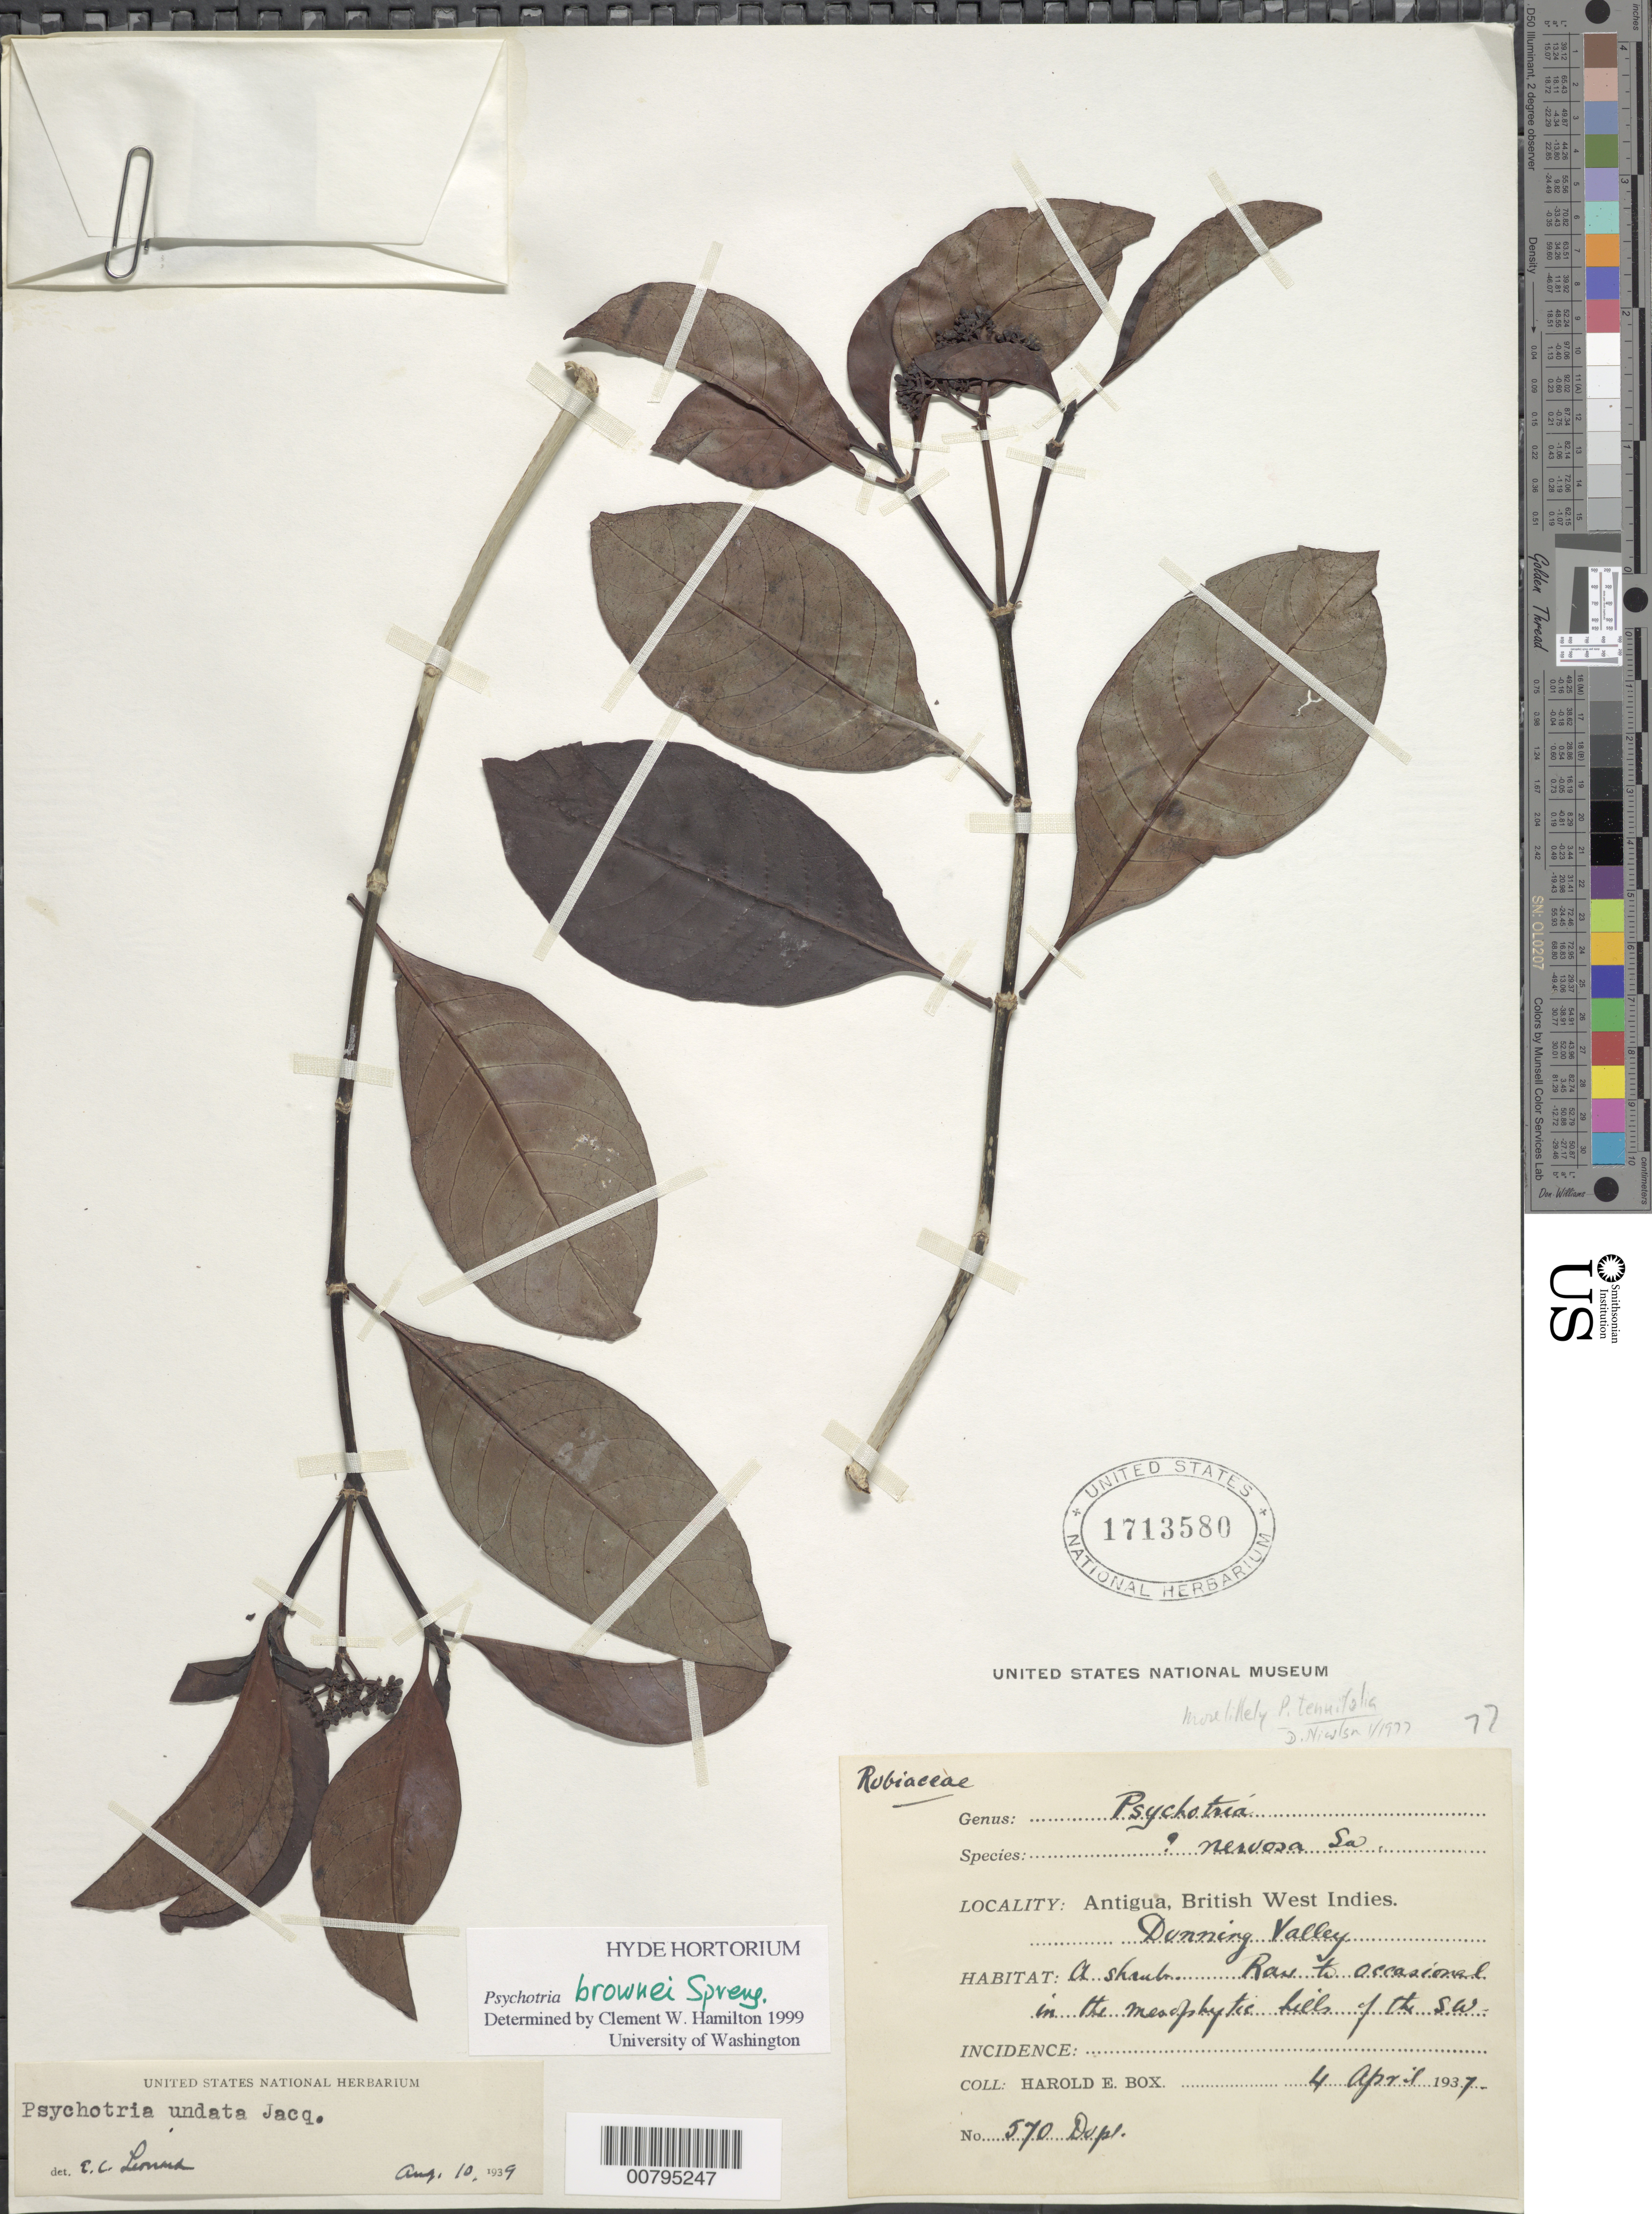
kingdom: Plantae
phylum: Tracheophyta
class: Magnoliopsida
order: Gentianales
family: Rubiaceae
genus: Psychotria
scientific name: Psychotria glabrata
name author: Sw.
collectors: H. E. Box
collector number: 570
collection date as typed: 04 Apr 1937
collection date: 1937-04-04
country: Antigua and Barbuda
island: Leeward Is.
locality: Dunning Valley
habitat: In the mesophytic hills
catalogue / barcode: US 1713580